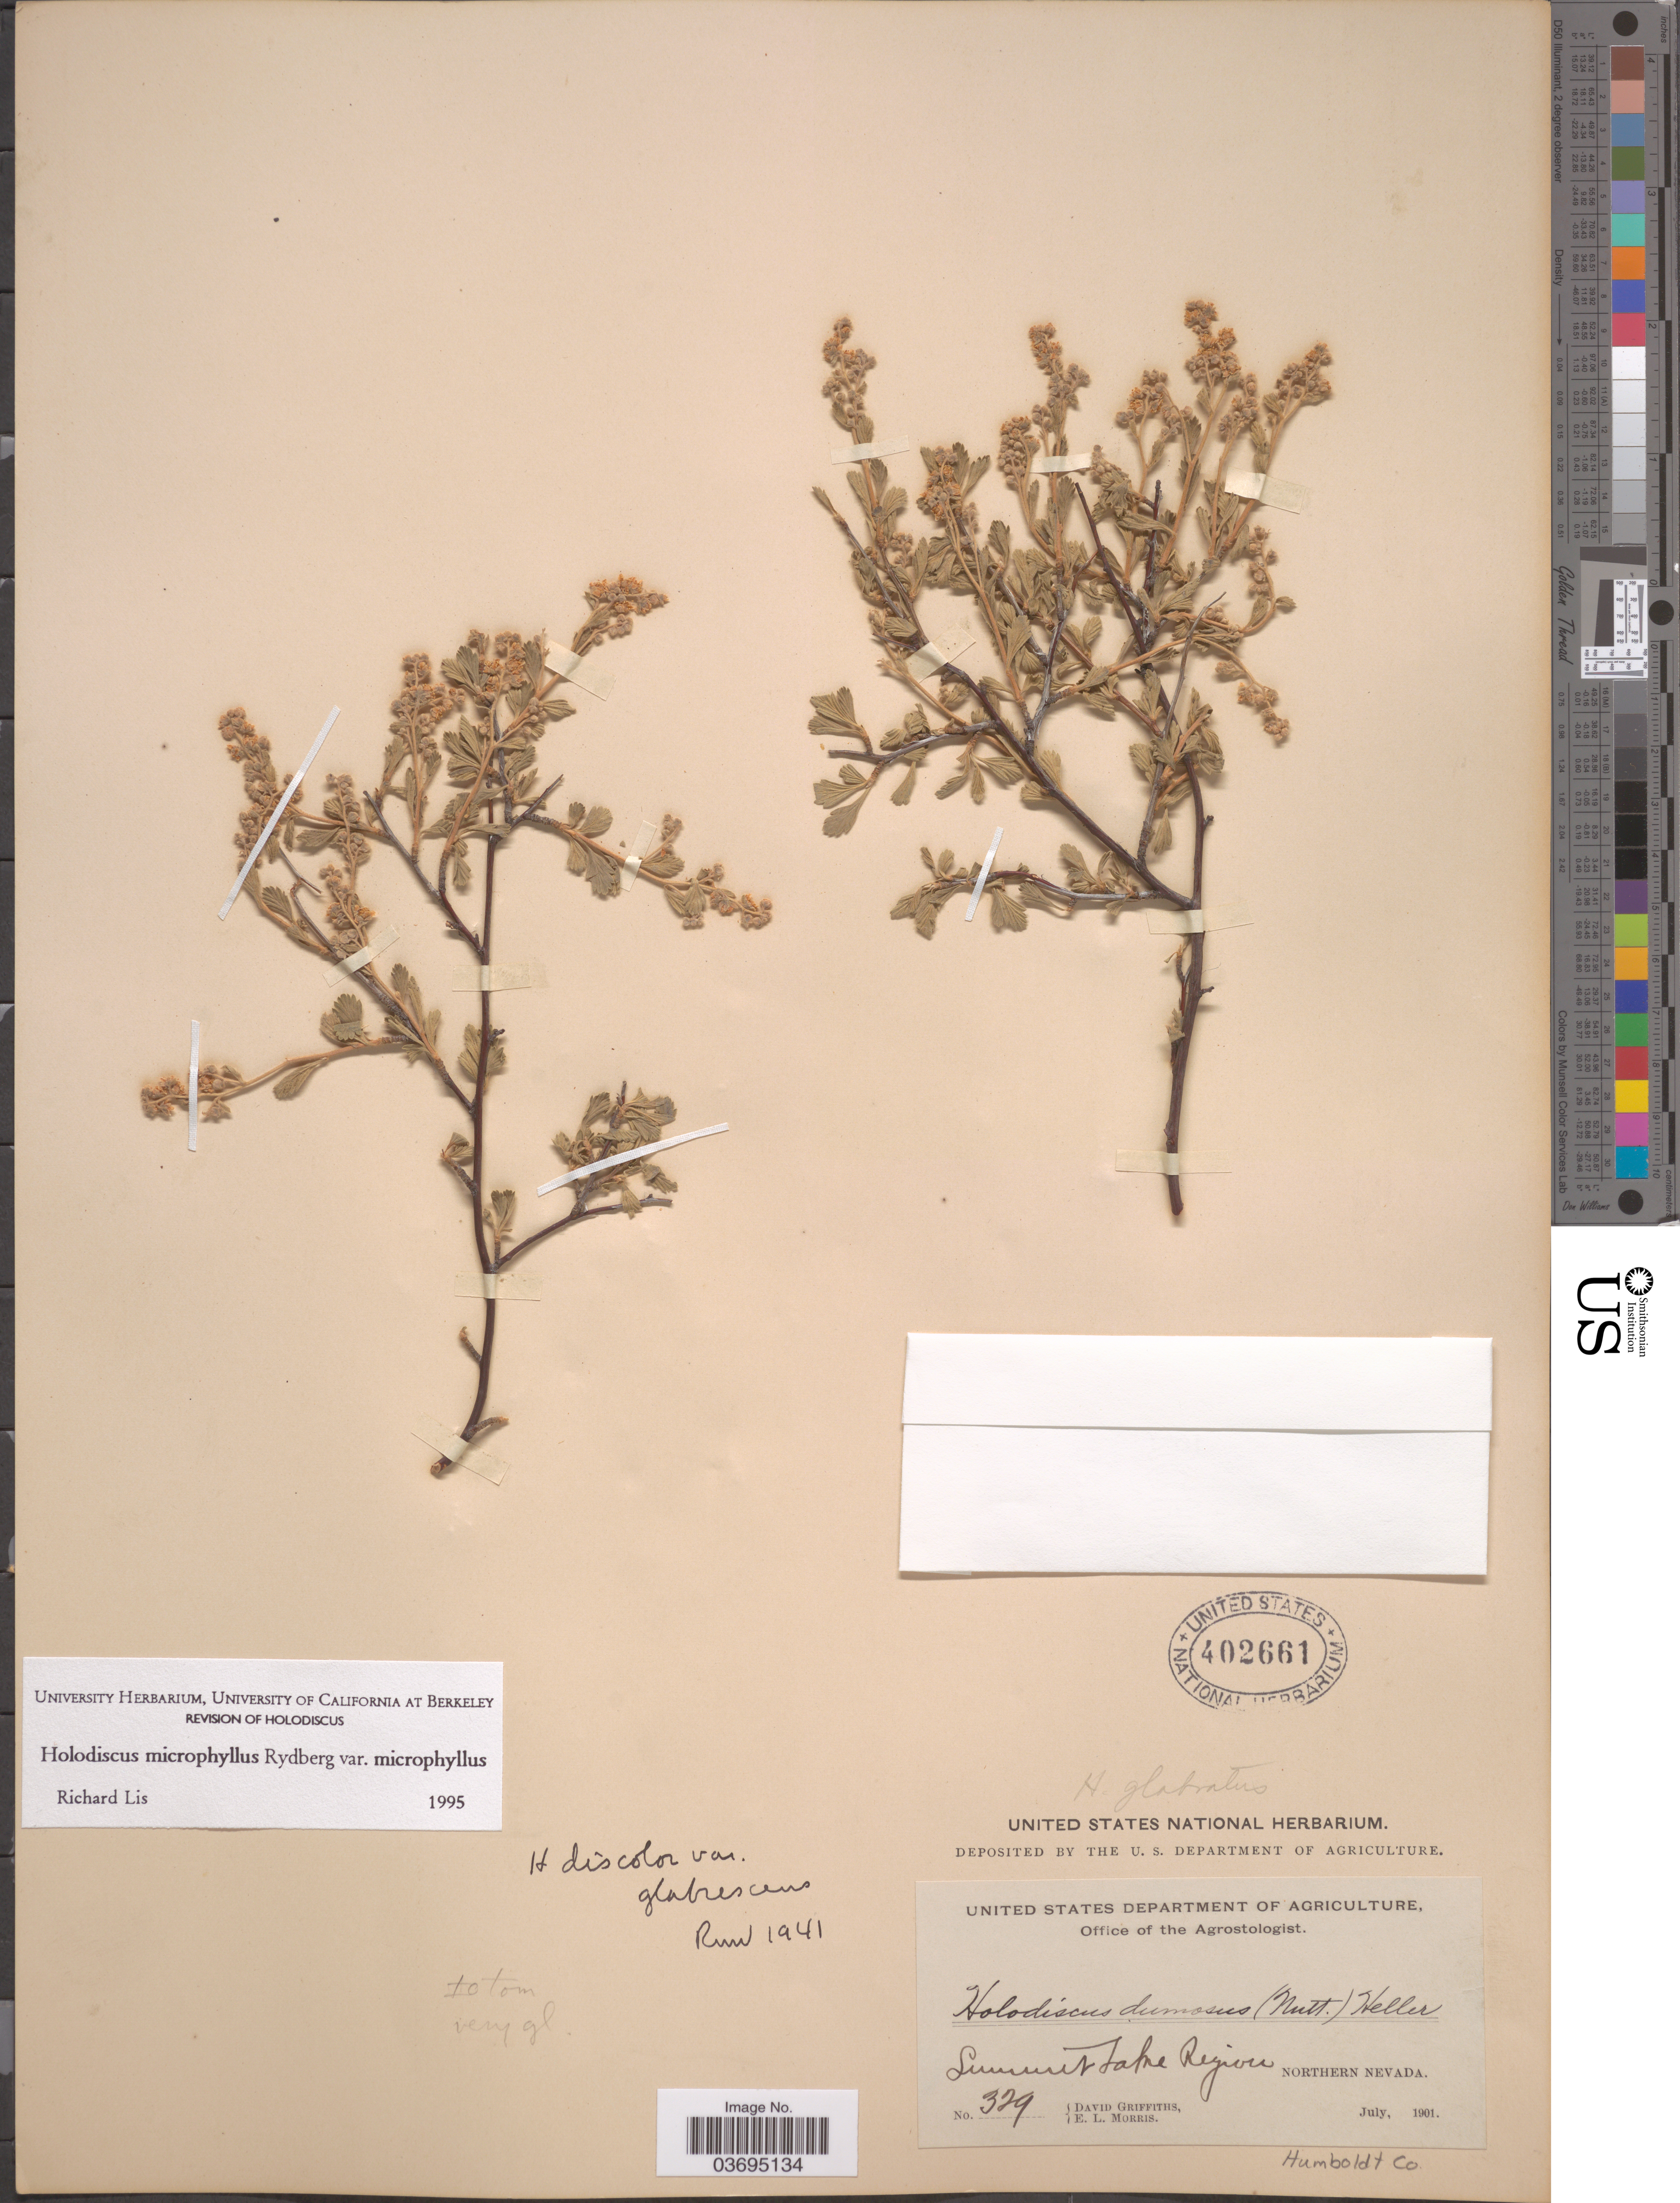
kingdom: Plantae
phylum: Tracheophyta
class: Magnoliopsida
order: Rosales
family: Rosaceae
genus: Holodiscus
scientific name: Holodiscus discolor var. microphyllus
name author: (Rydb.) Jeps.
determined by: Strong, Mark T., (BOT), Smithsonian Institution - National Museum of Natural History (UNITED STATES)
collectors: D. Griffiths & E. Morris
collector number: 329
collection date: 1901-07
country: United States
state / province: Nevada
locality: Summit Lake Region. Northern Nevada. Humboldt Co.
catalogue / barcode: US 402661